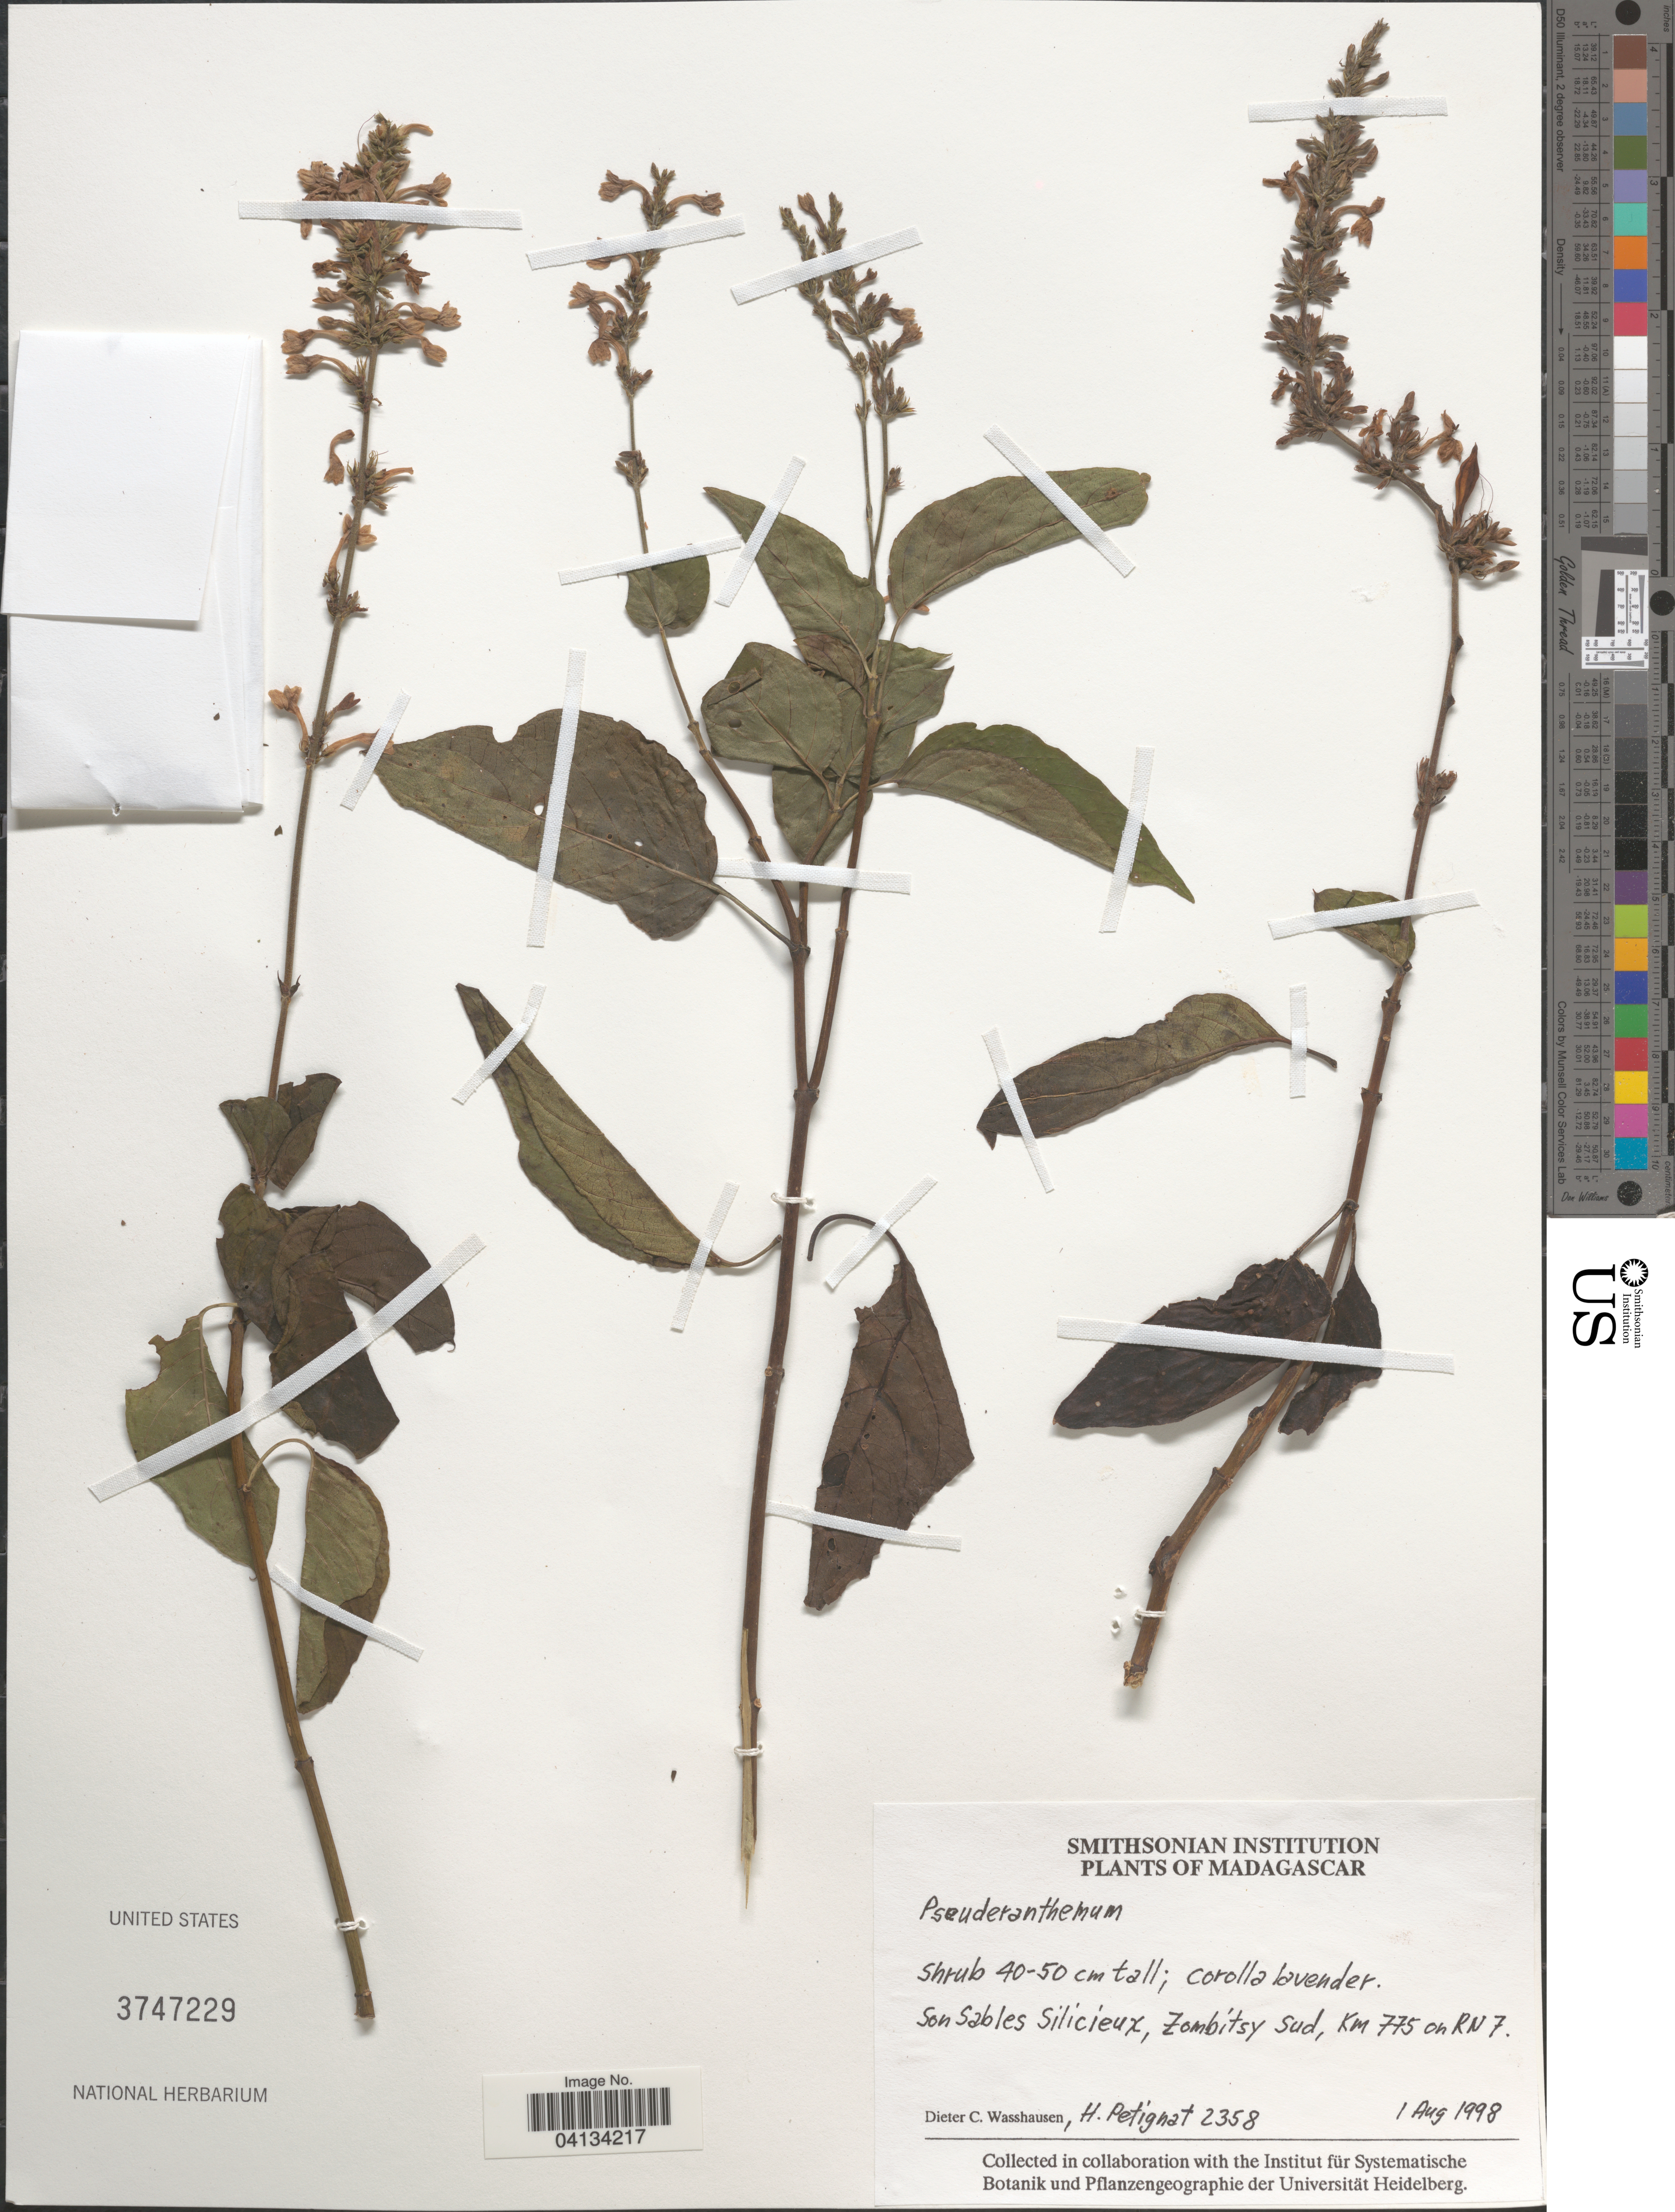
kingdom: Plantae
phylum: Tracheophyta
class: Magnoliopsida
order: Lamiales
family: Acanthaceae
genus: Pseuderanthemum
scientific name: Pseuderanthemum sp.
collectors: D. C. Wasshausen & H. Petignat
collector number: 2358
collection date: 1998-08-01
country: Madagascar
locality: Son Sables Silicieux, Zombitsy Sud, Km 775 on RN 7.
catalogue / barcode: US 3747229